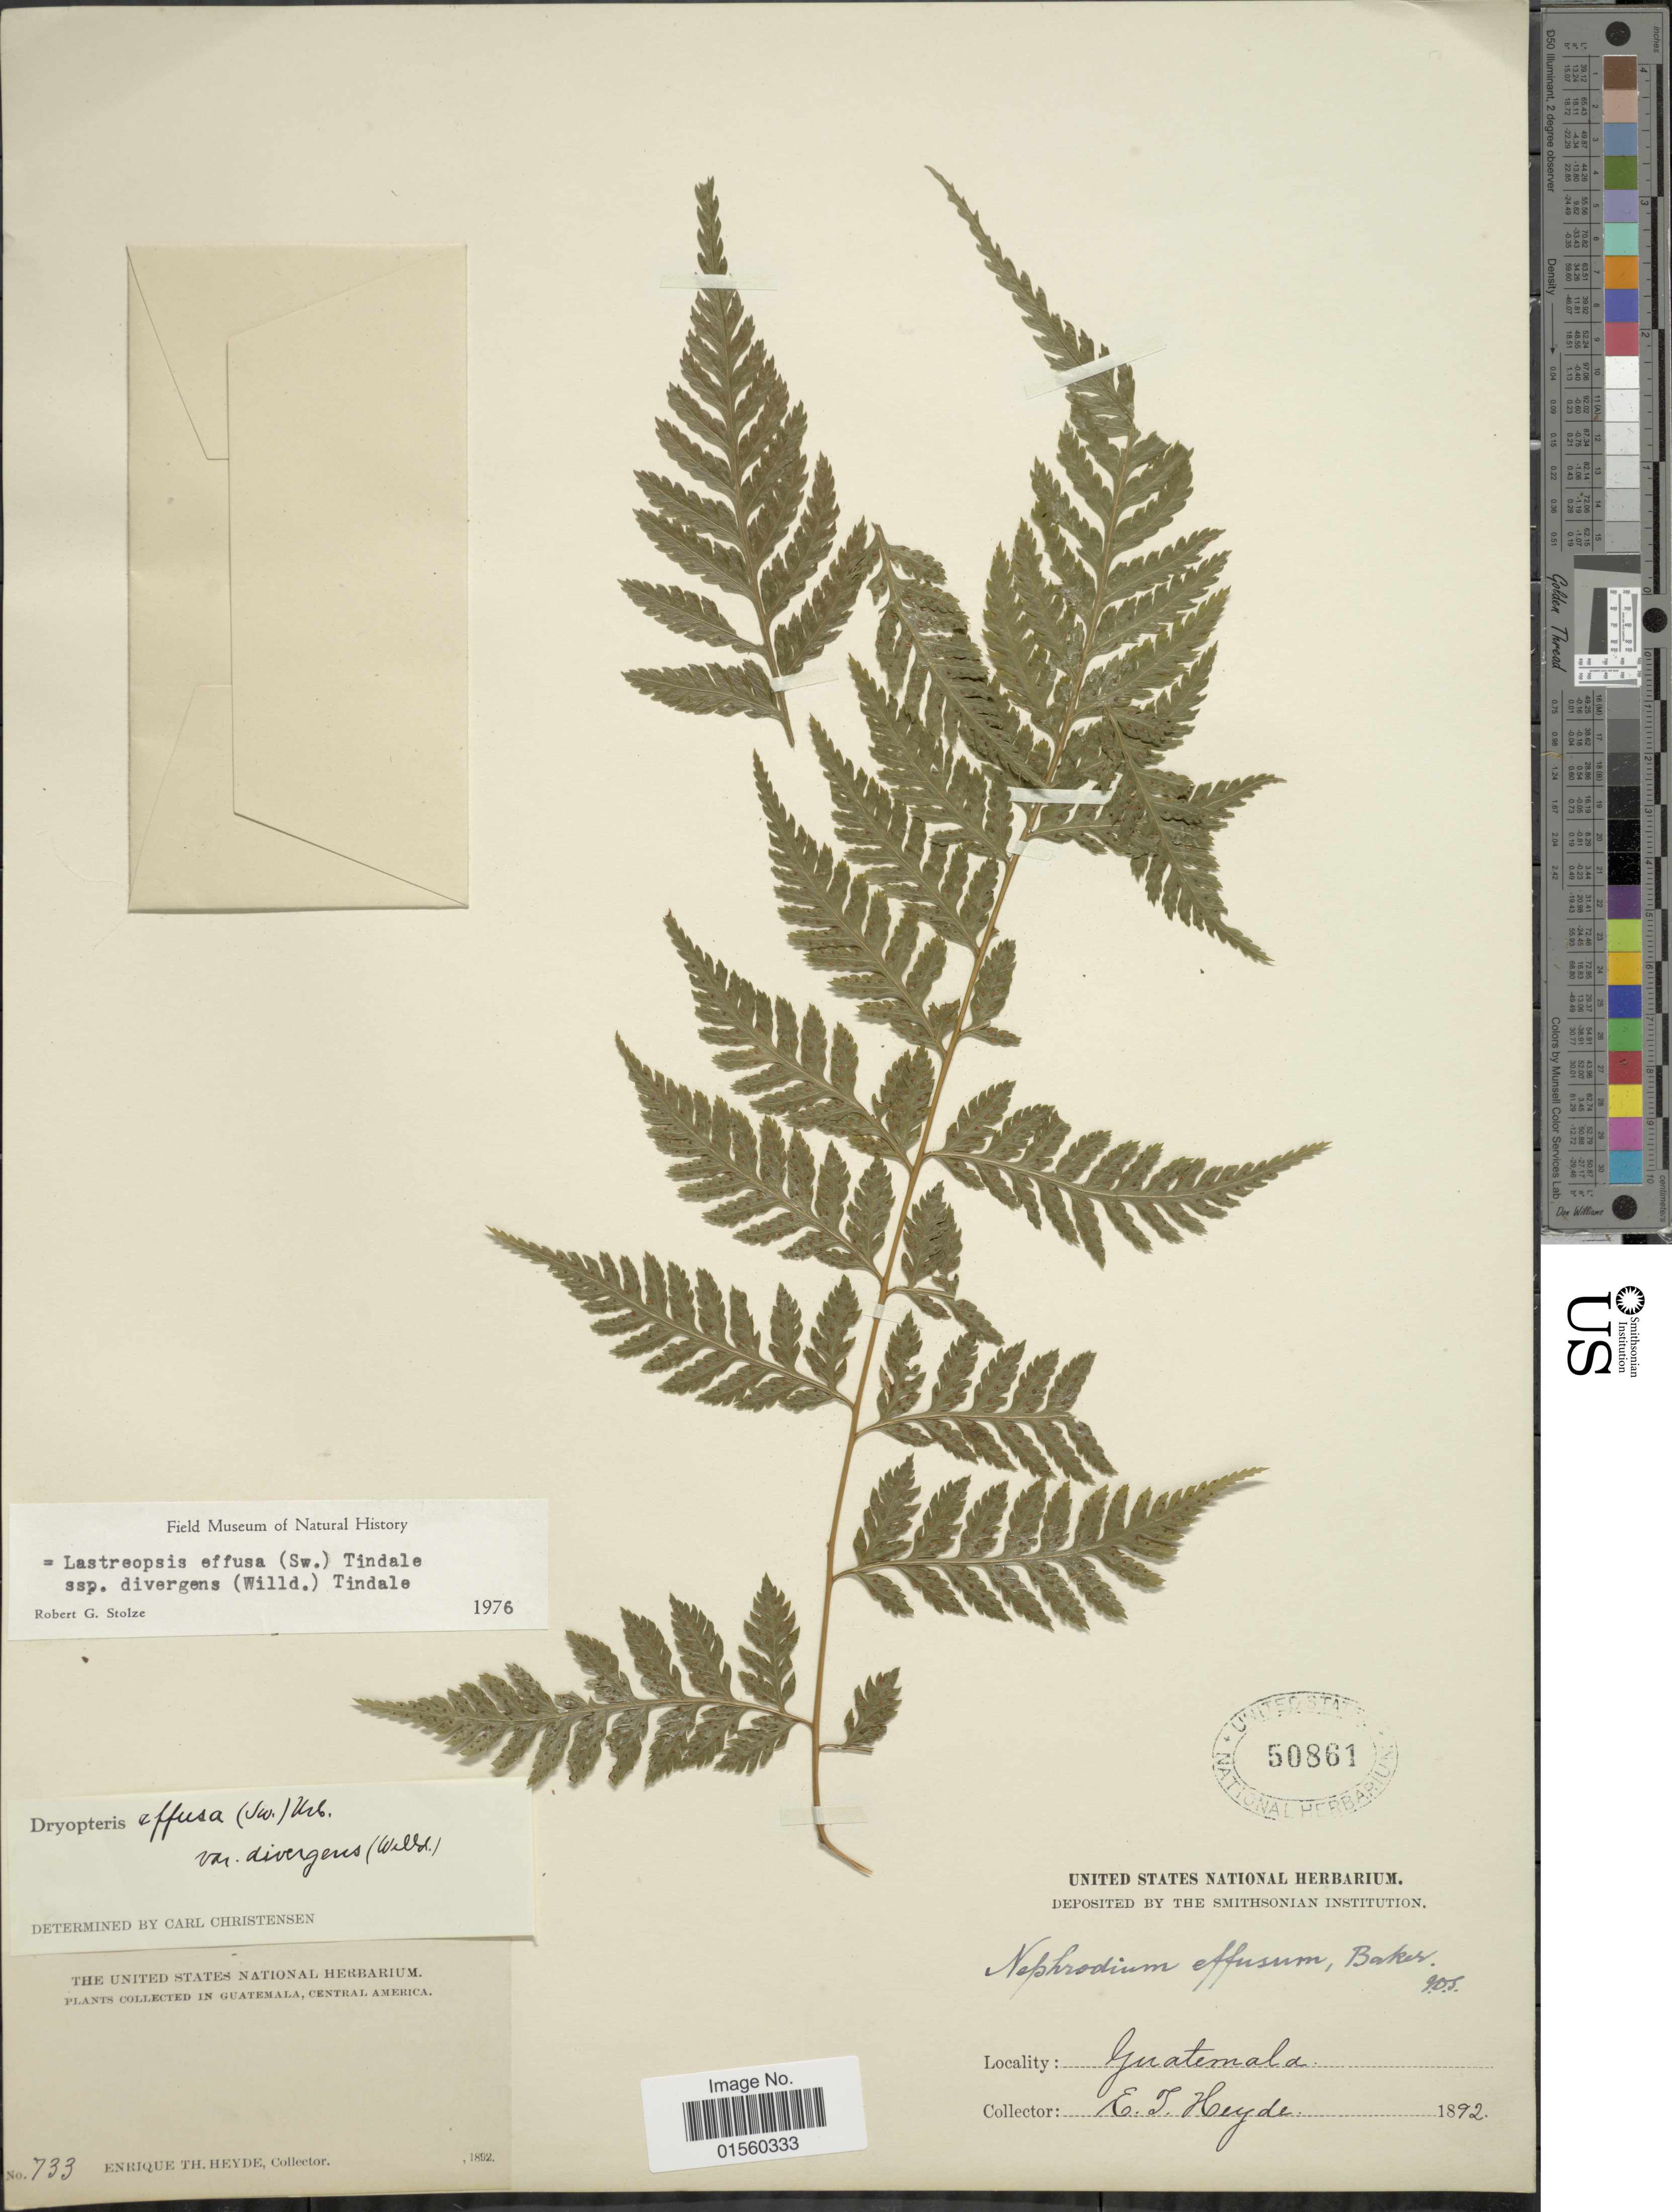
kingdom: Plantae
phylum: Tracheophyta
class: Polypodiopsida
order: Polypodiales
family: Dryopteridaceae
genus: Parapolystichum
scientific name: Parapolystichum effusum var. effusum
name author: (Sw.) Ching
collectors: E. T. Heyde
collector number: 733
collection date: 1892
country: Guatemala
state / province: Guatemala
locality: Guatemala, Central America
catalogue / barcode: US 50861